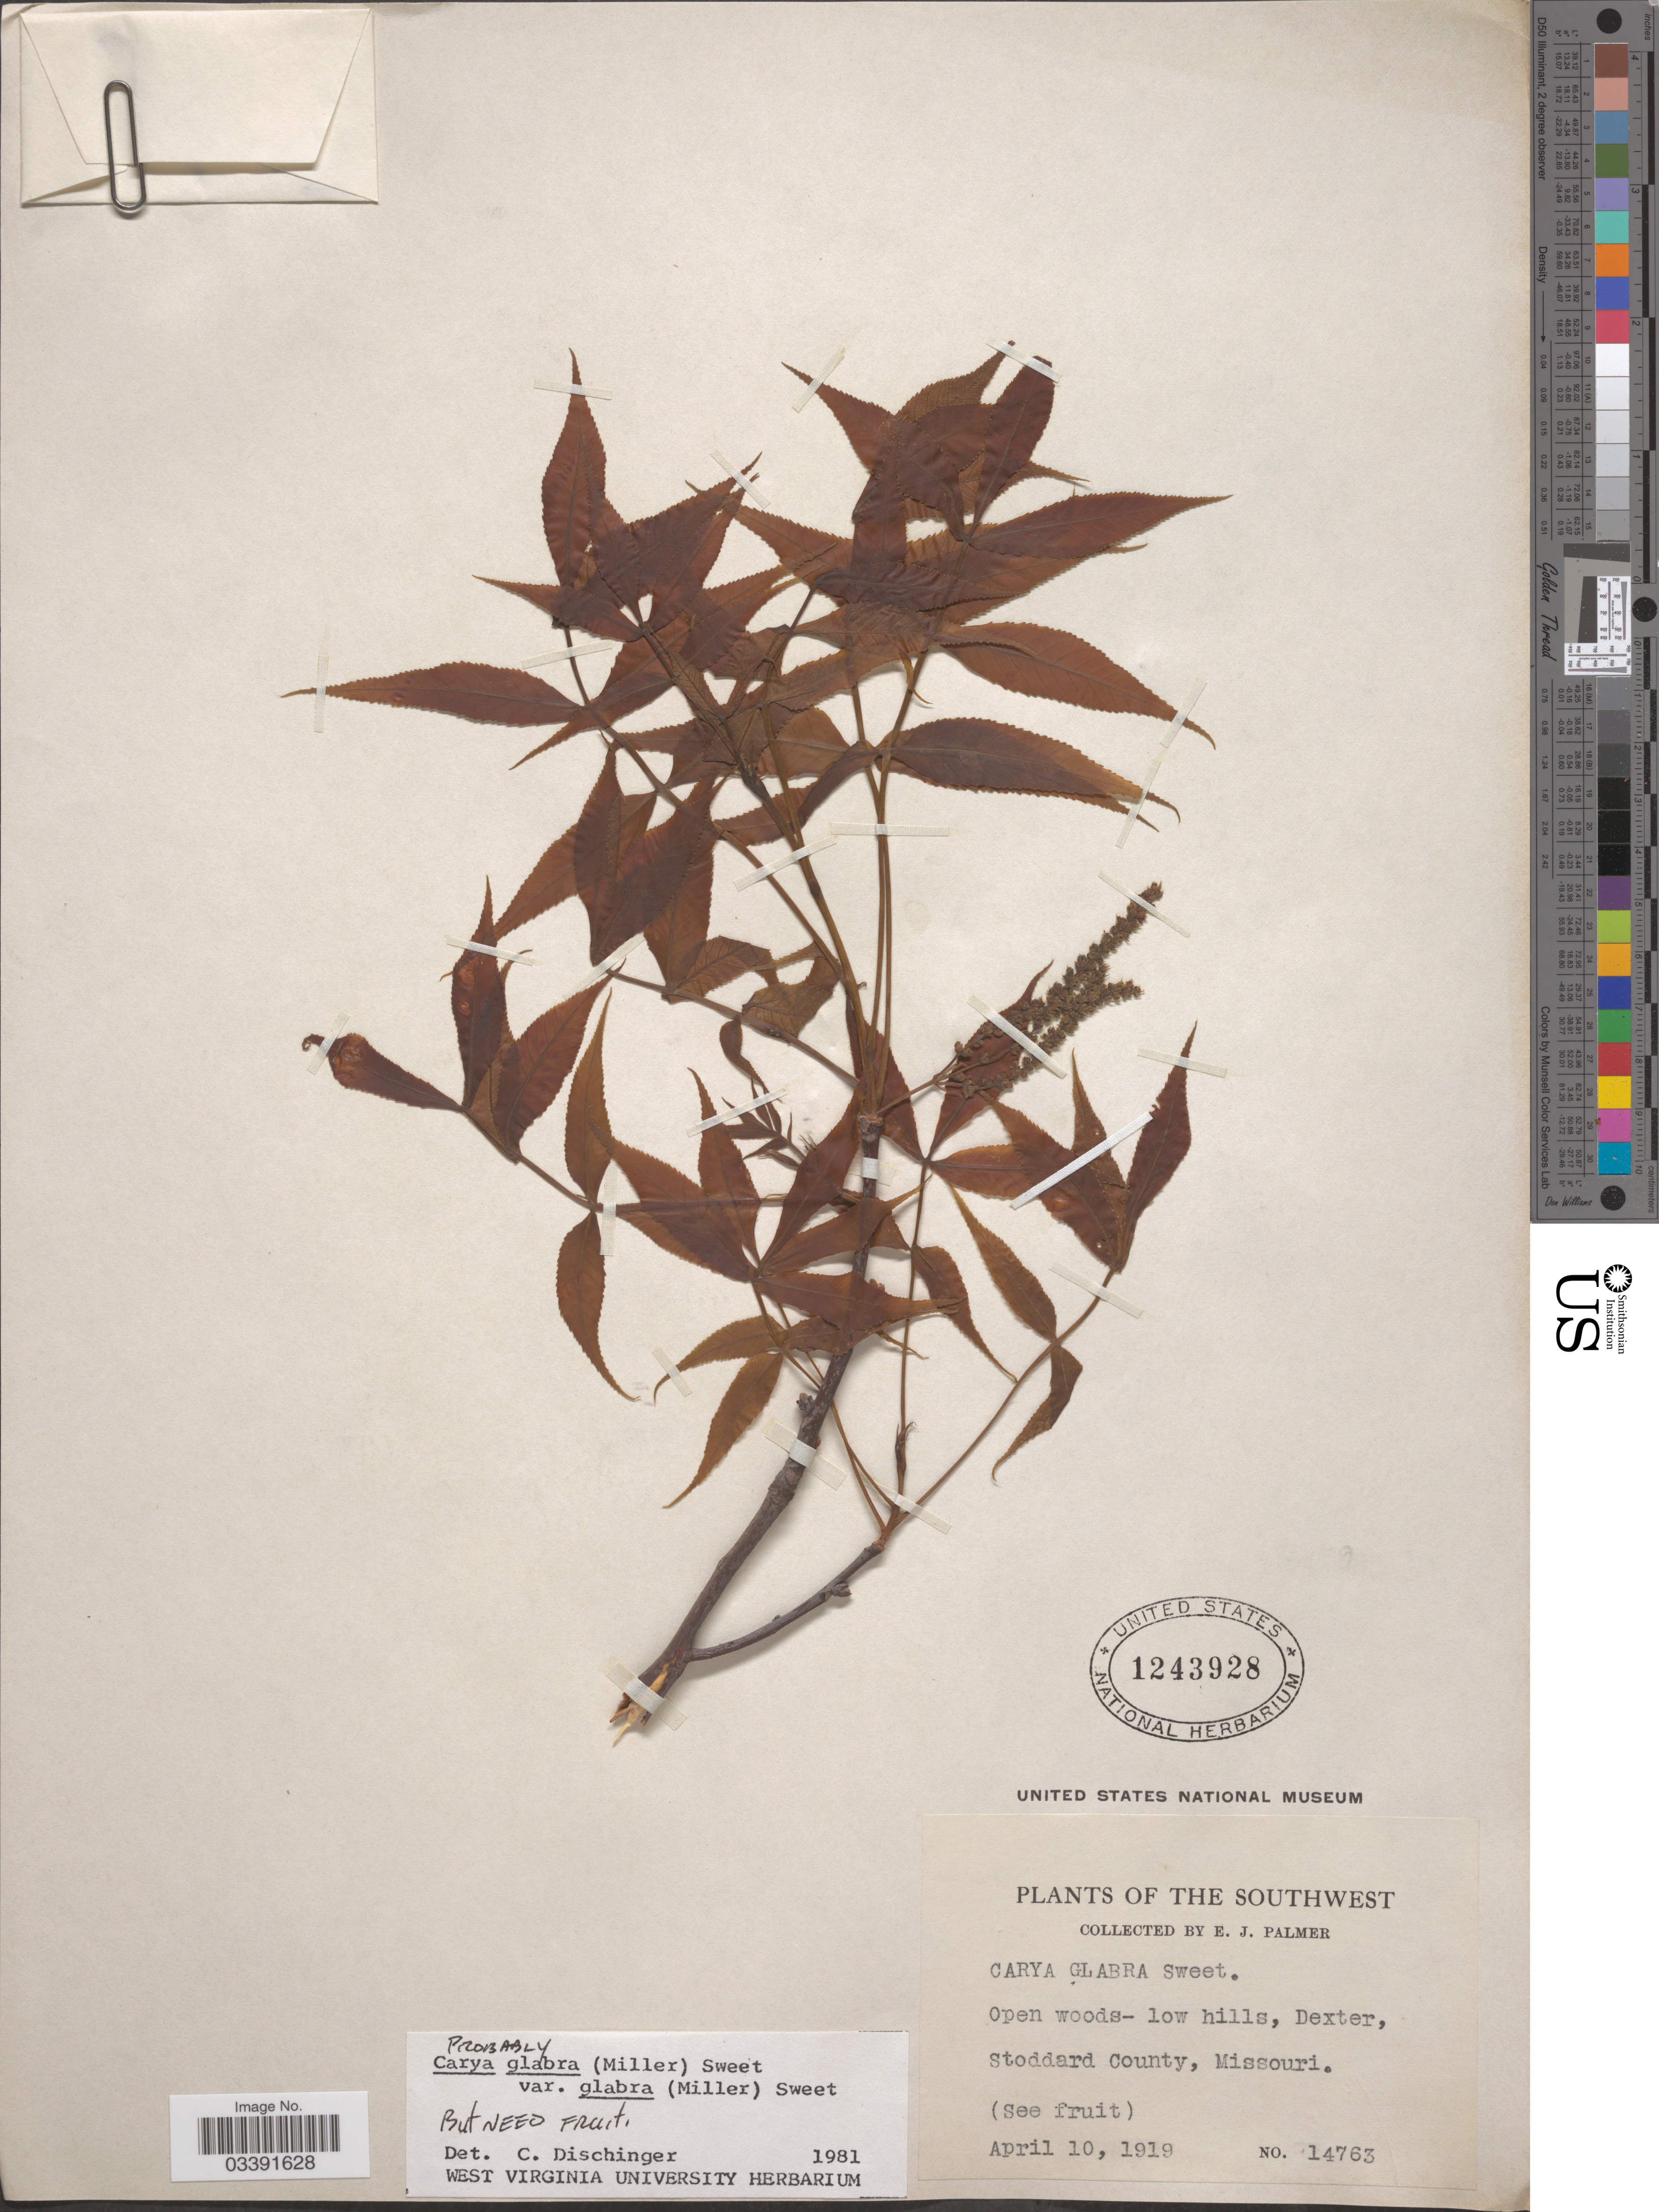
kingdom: Plantae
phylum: Tracheophyta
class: Magnoliopsida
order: Fagales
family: Juglandaceae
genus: Carya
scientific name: Carya glabra var. glabra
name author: (Mill.) Sweet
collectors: E. J. Palmer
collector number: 14763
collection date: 1919-04-10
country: United States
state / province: Missouri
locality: Southwest. Dexter, Stoddard County.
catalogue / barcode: US 1243928